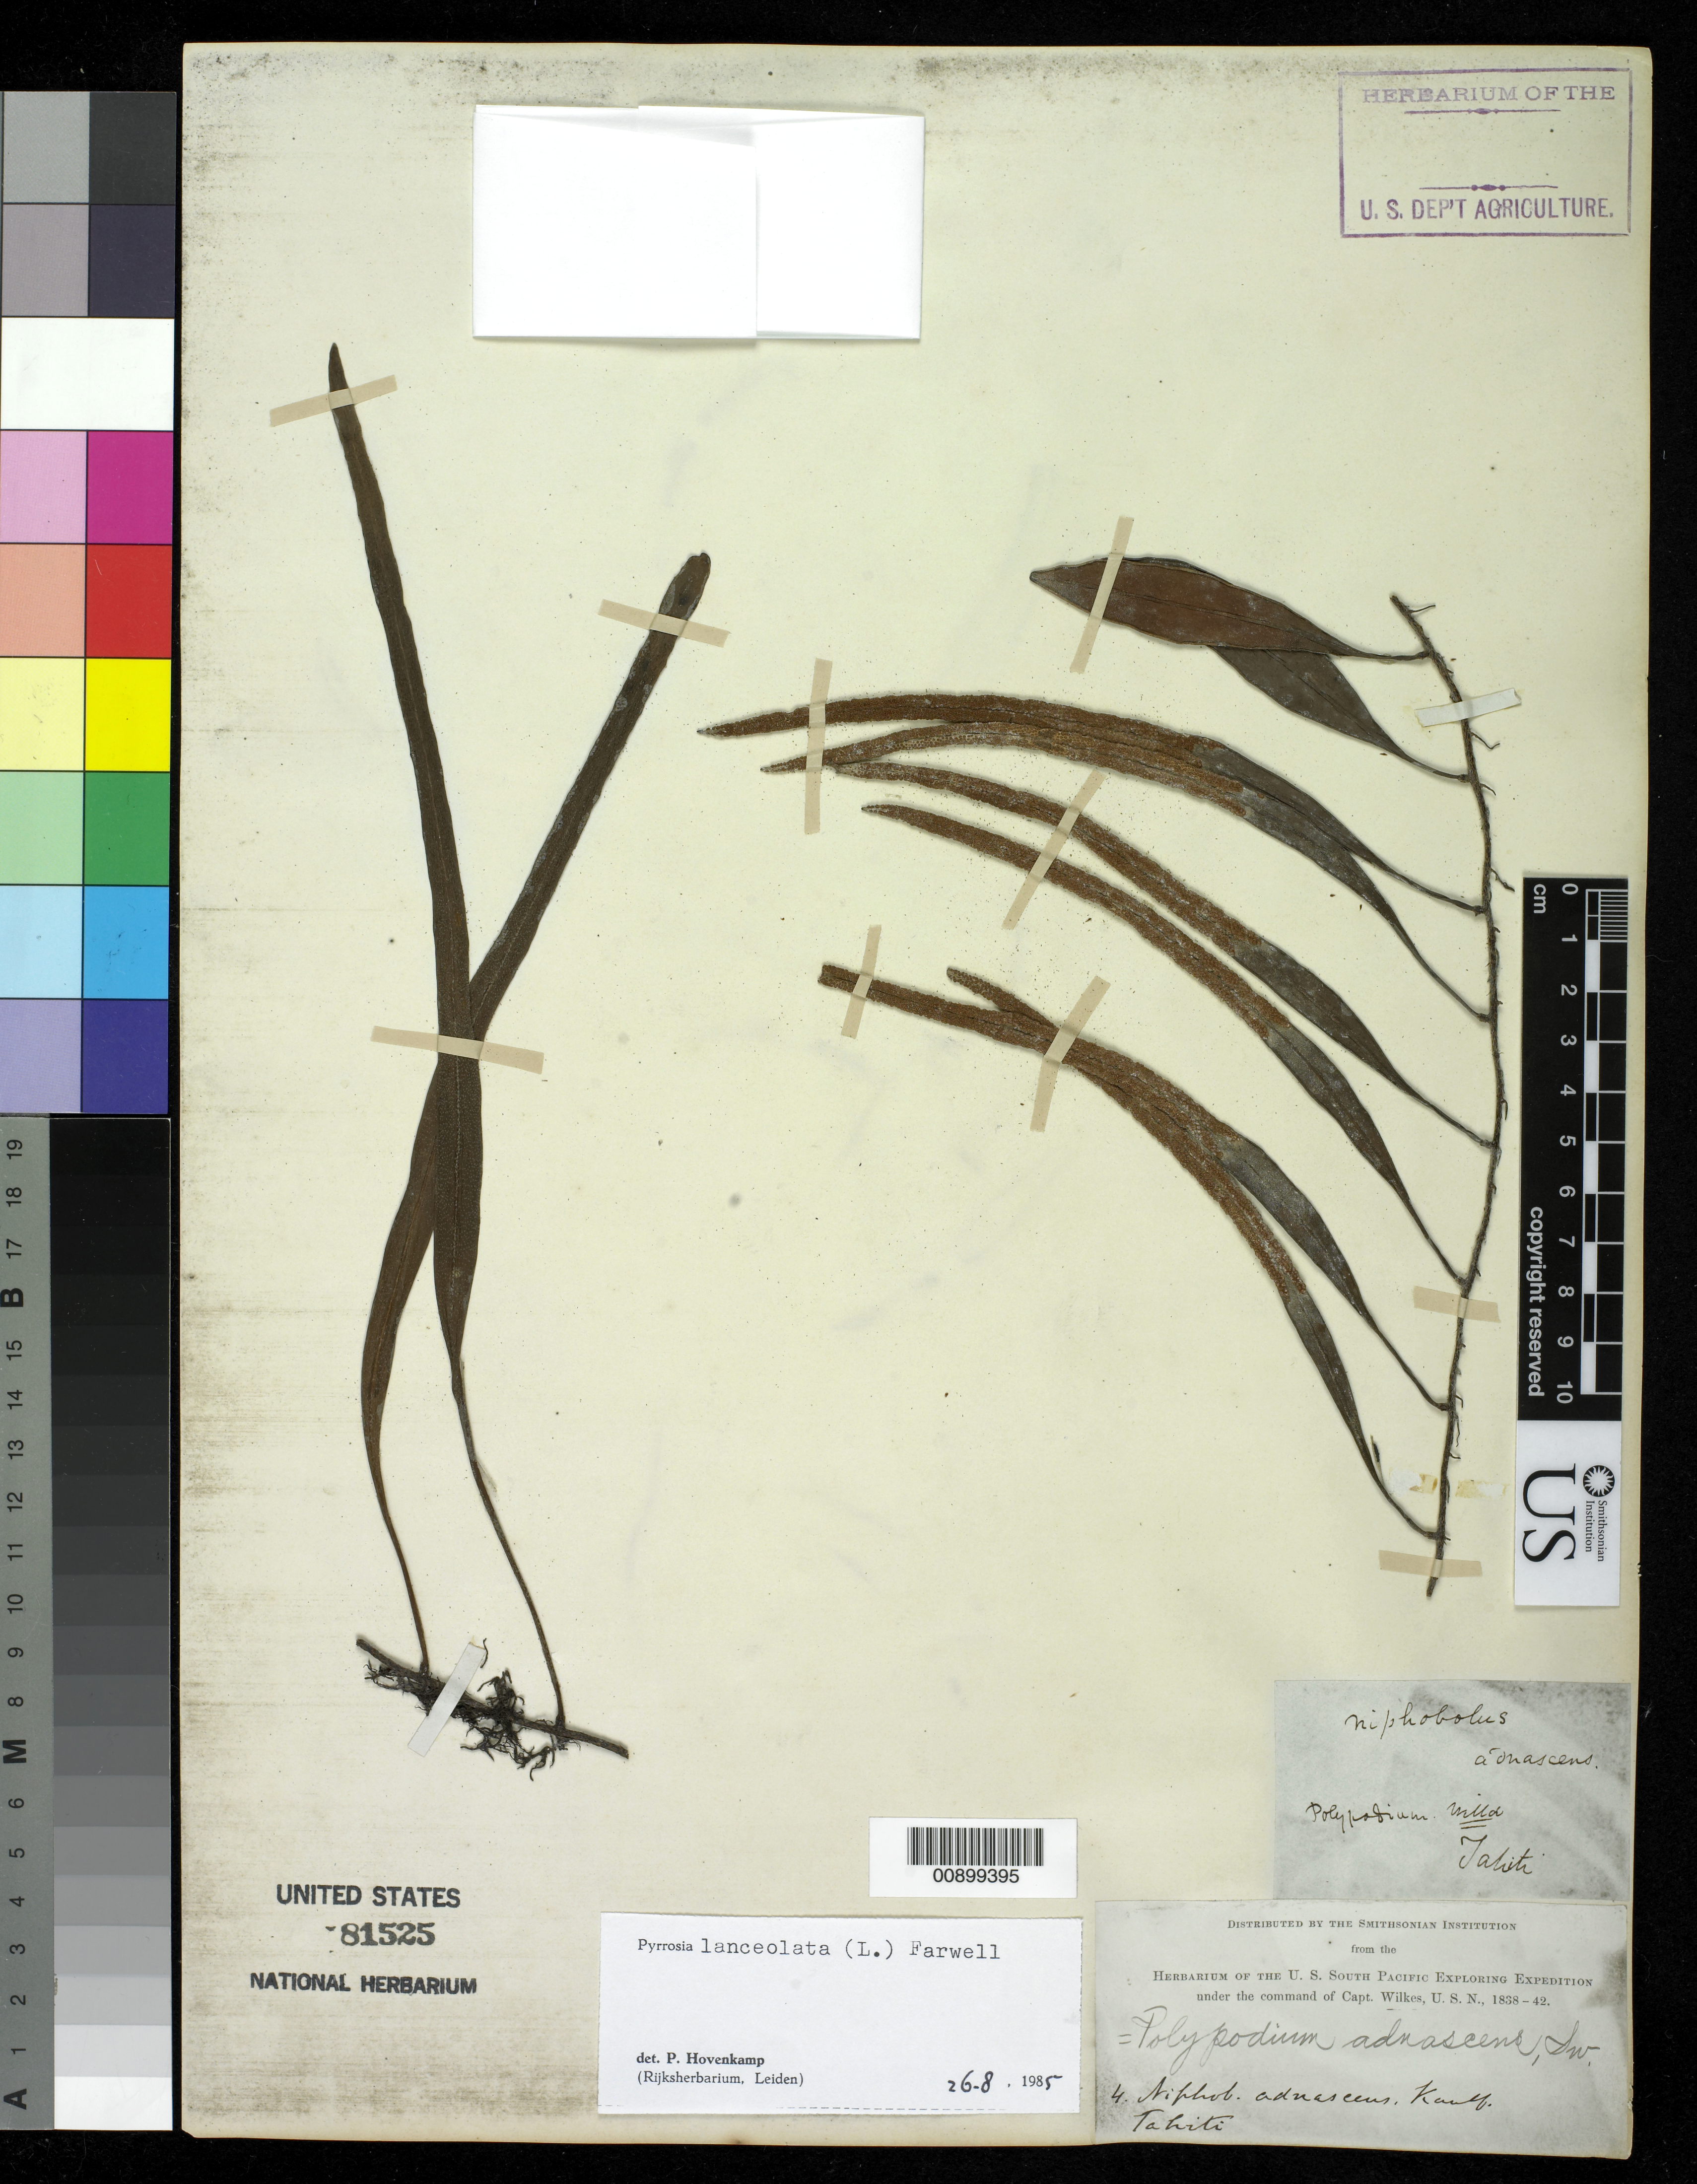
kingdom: Plantae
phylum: Tracheophyta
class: Polypodiopsida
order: Polypodiales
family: Polypodiaceae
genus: Pyrrosia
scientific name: Pyrrosia lanceolata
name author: (L.) Farw.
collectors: Wilkes Explor. Exped.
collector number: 4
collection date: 1838/1842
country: French Polynesia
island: Tahiti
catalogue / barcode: US 81525